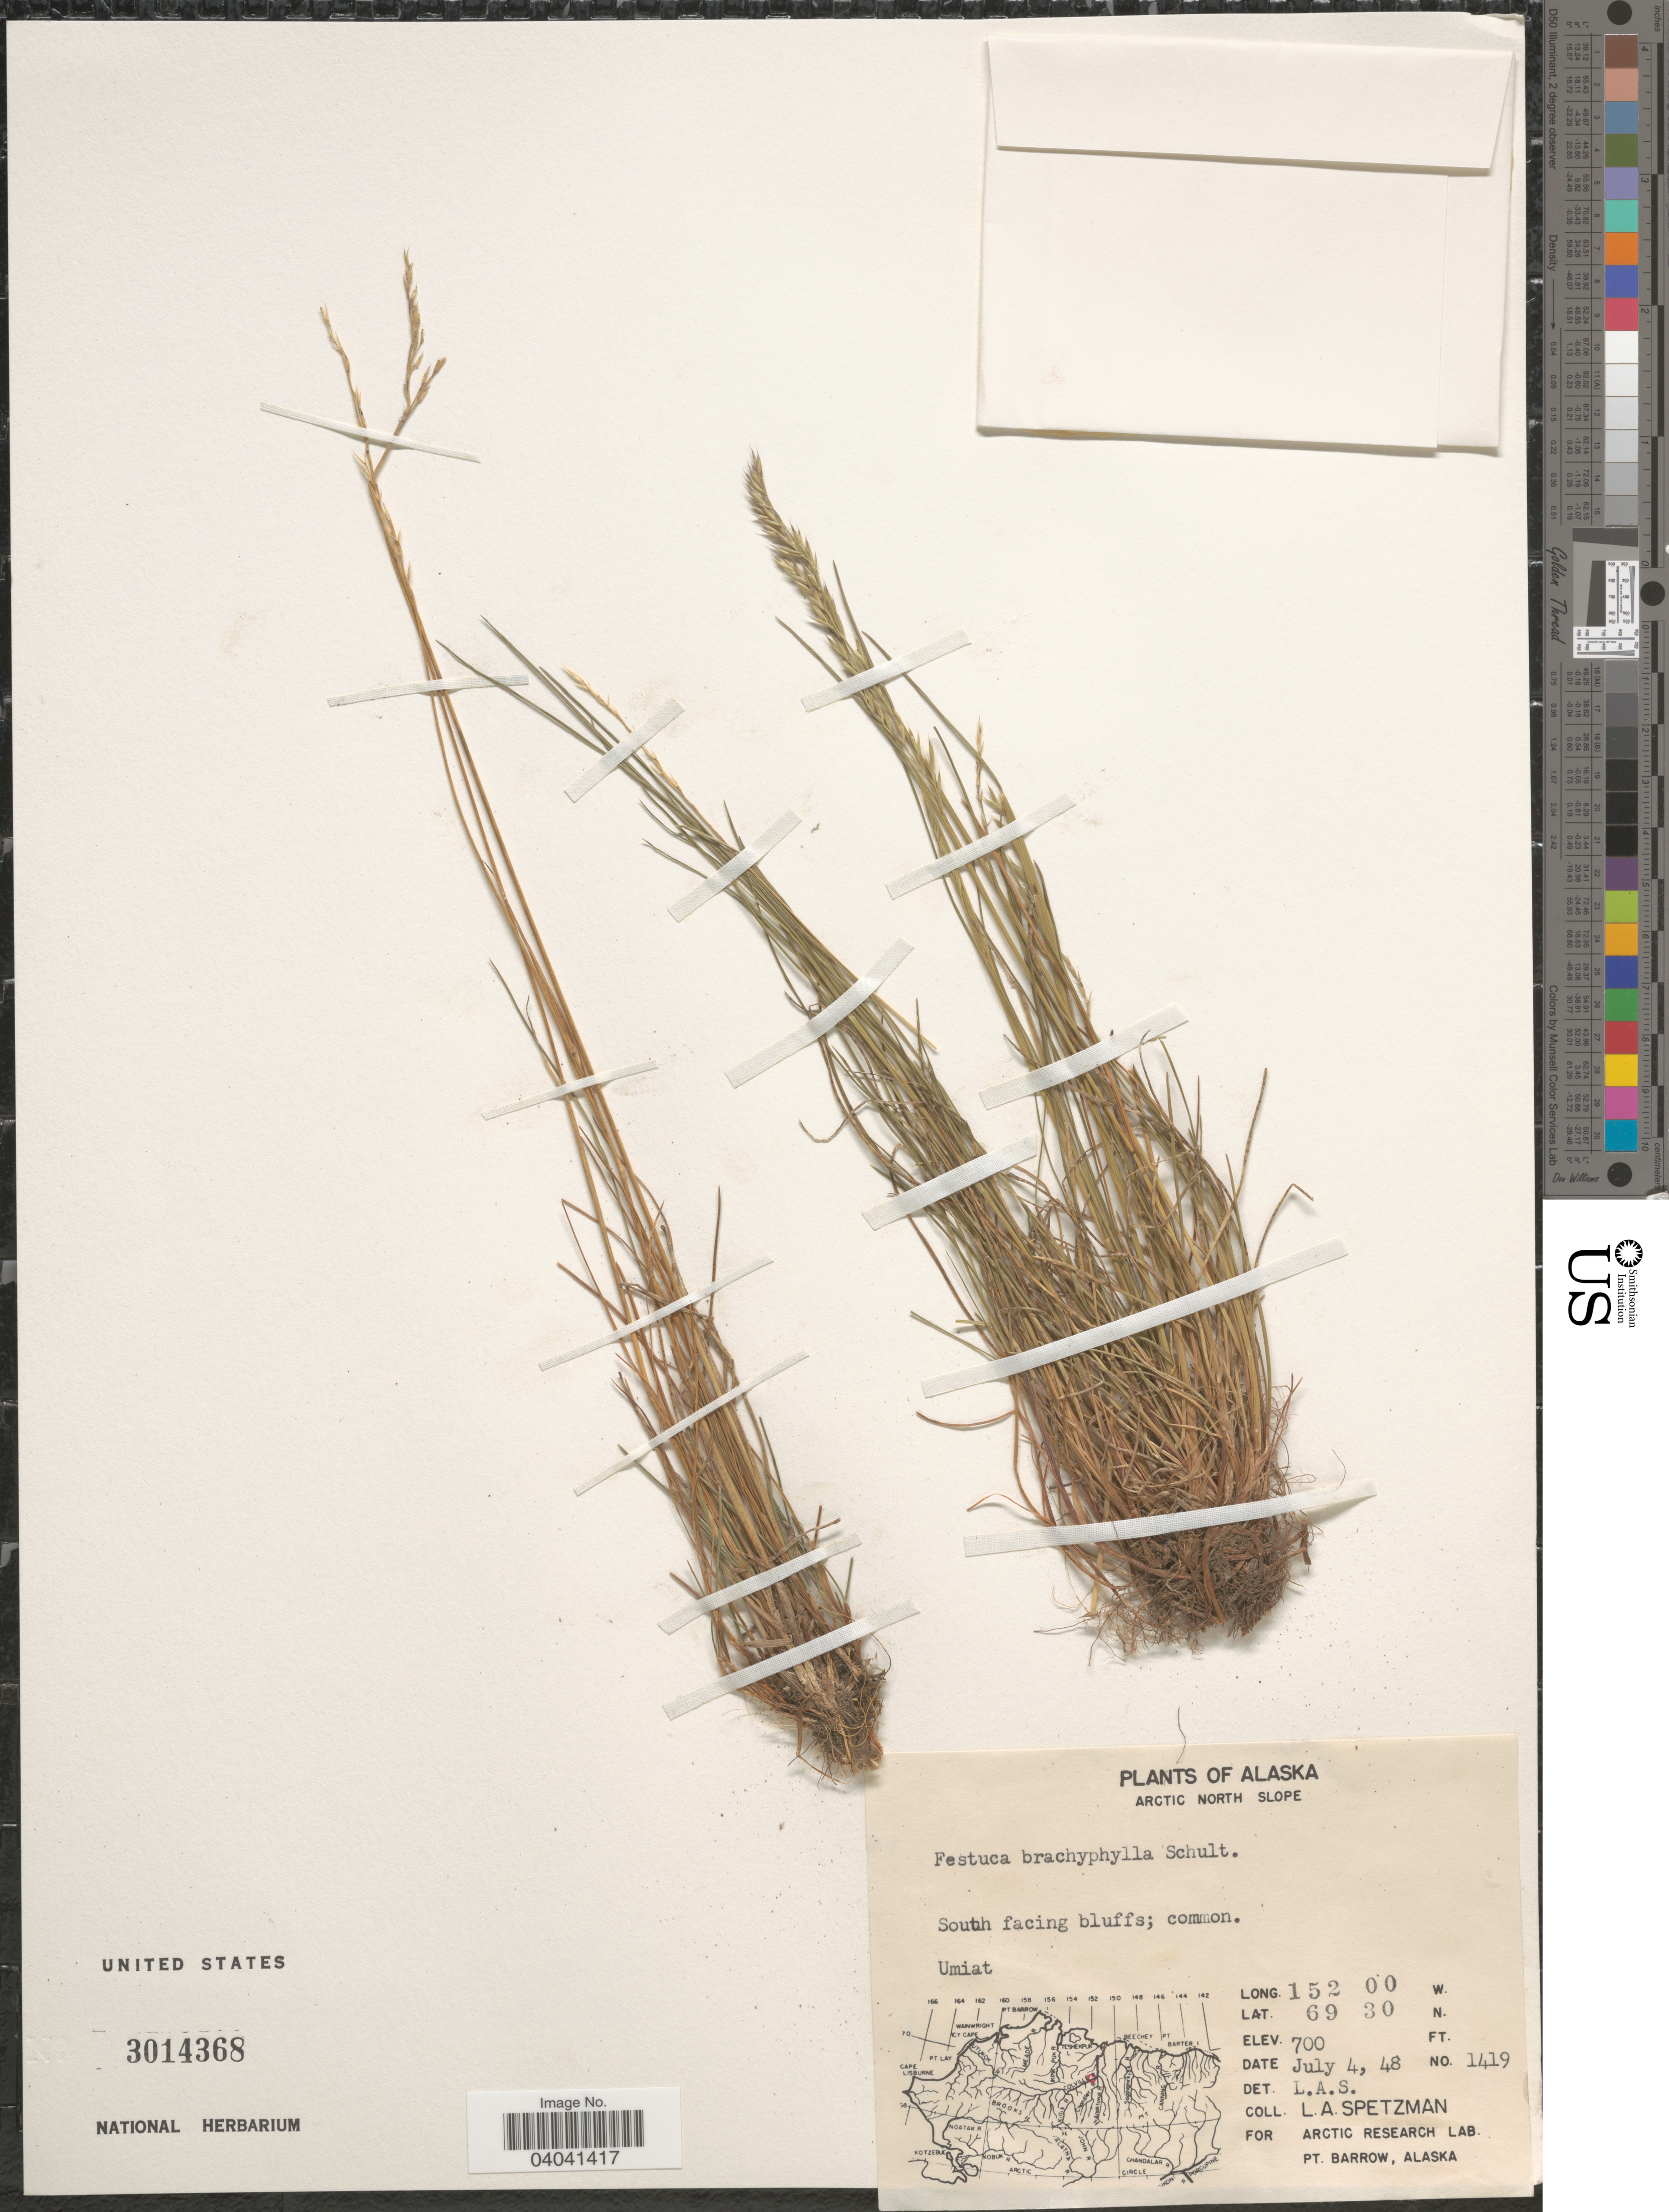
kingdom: Plantae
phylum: Tracheophyta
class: Liliopsida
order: Poales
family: Poaceae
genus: Festuca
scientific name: Festuca brachyphylla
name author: Schult. & Schult. f.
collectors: L. Spetzman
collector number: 1419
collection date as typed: Transcribed d/m/y: 4/7/48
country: United States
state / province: Alaska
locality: Arctic North Slope. South facing bluffs. Umiat.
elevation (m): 213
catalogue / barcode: US 3014368